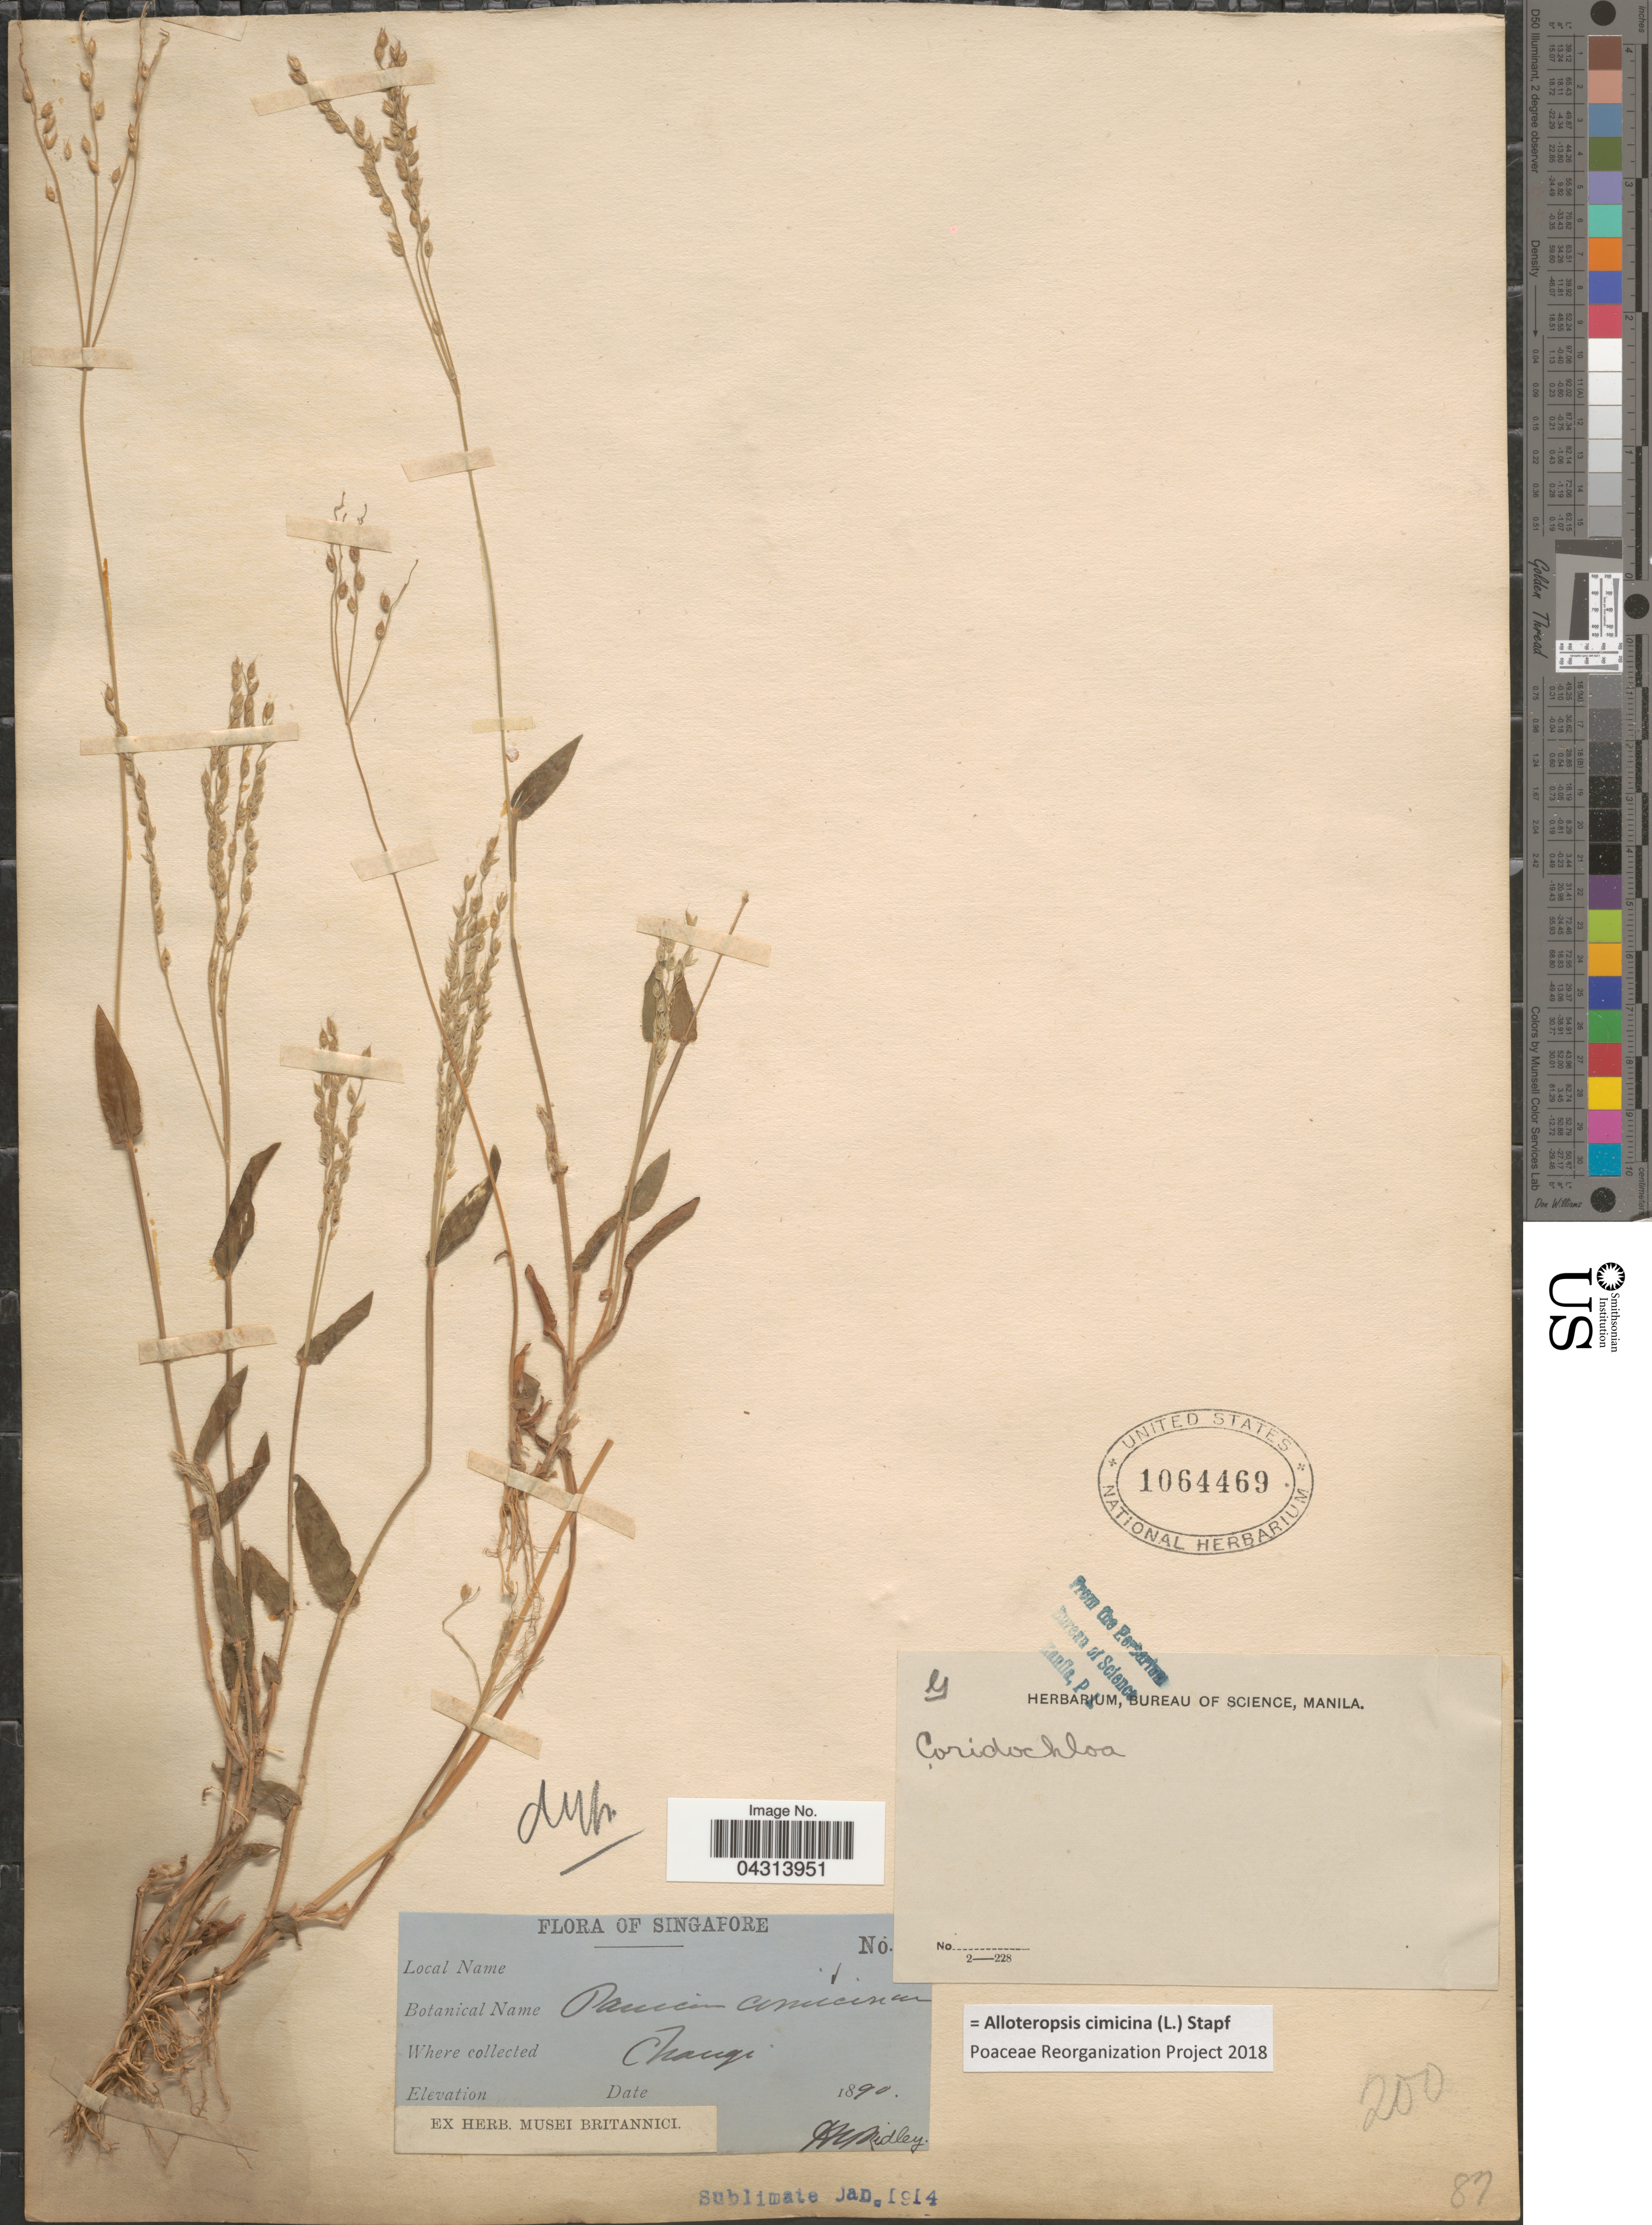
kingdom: Plantae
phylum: Tracheophyta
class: Liliopsida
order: Poales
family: Poaceae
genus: Alloteropsis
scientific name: Alloteropsis cimicina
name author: (L.) Stapf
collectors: H. N. Ridley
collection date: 1890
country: Singapore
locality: Changi.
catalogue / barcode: US 1064469